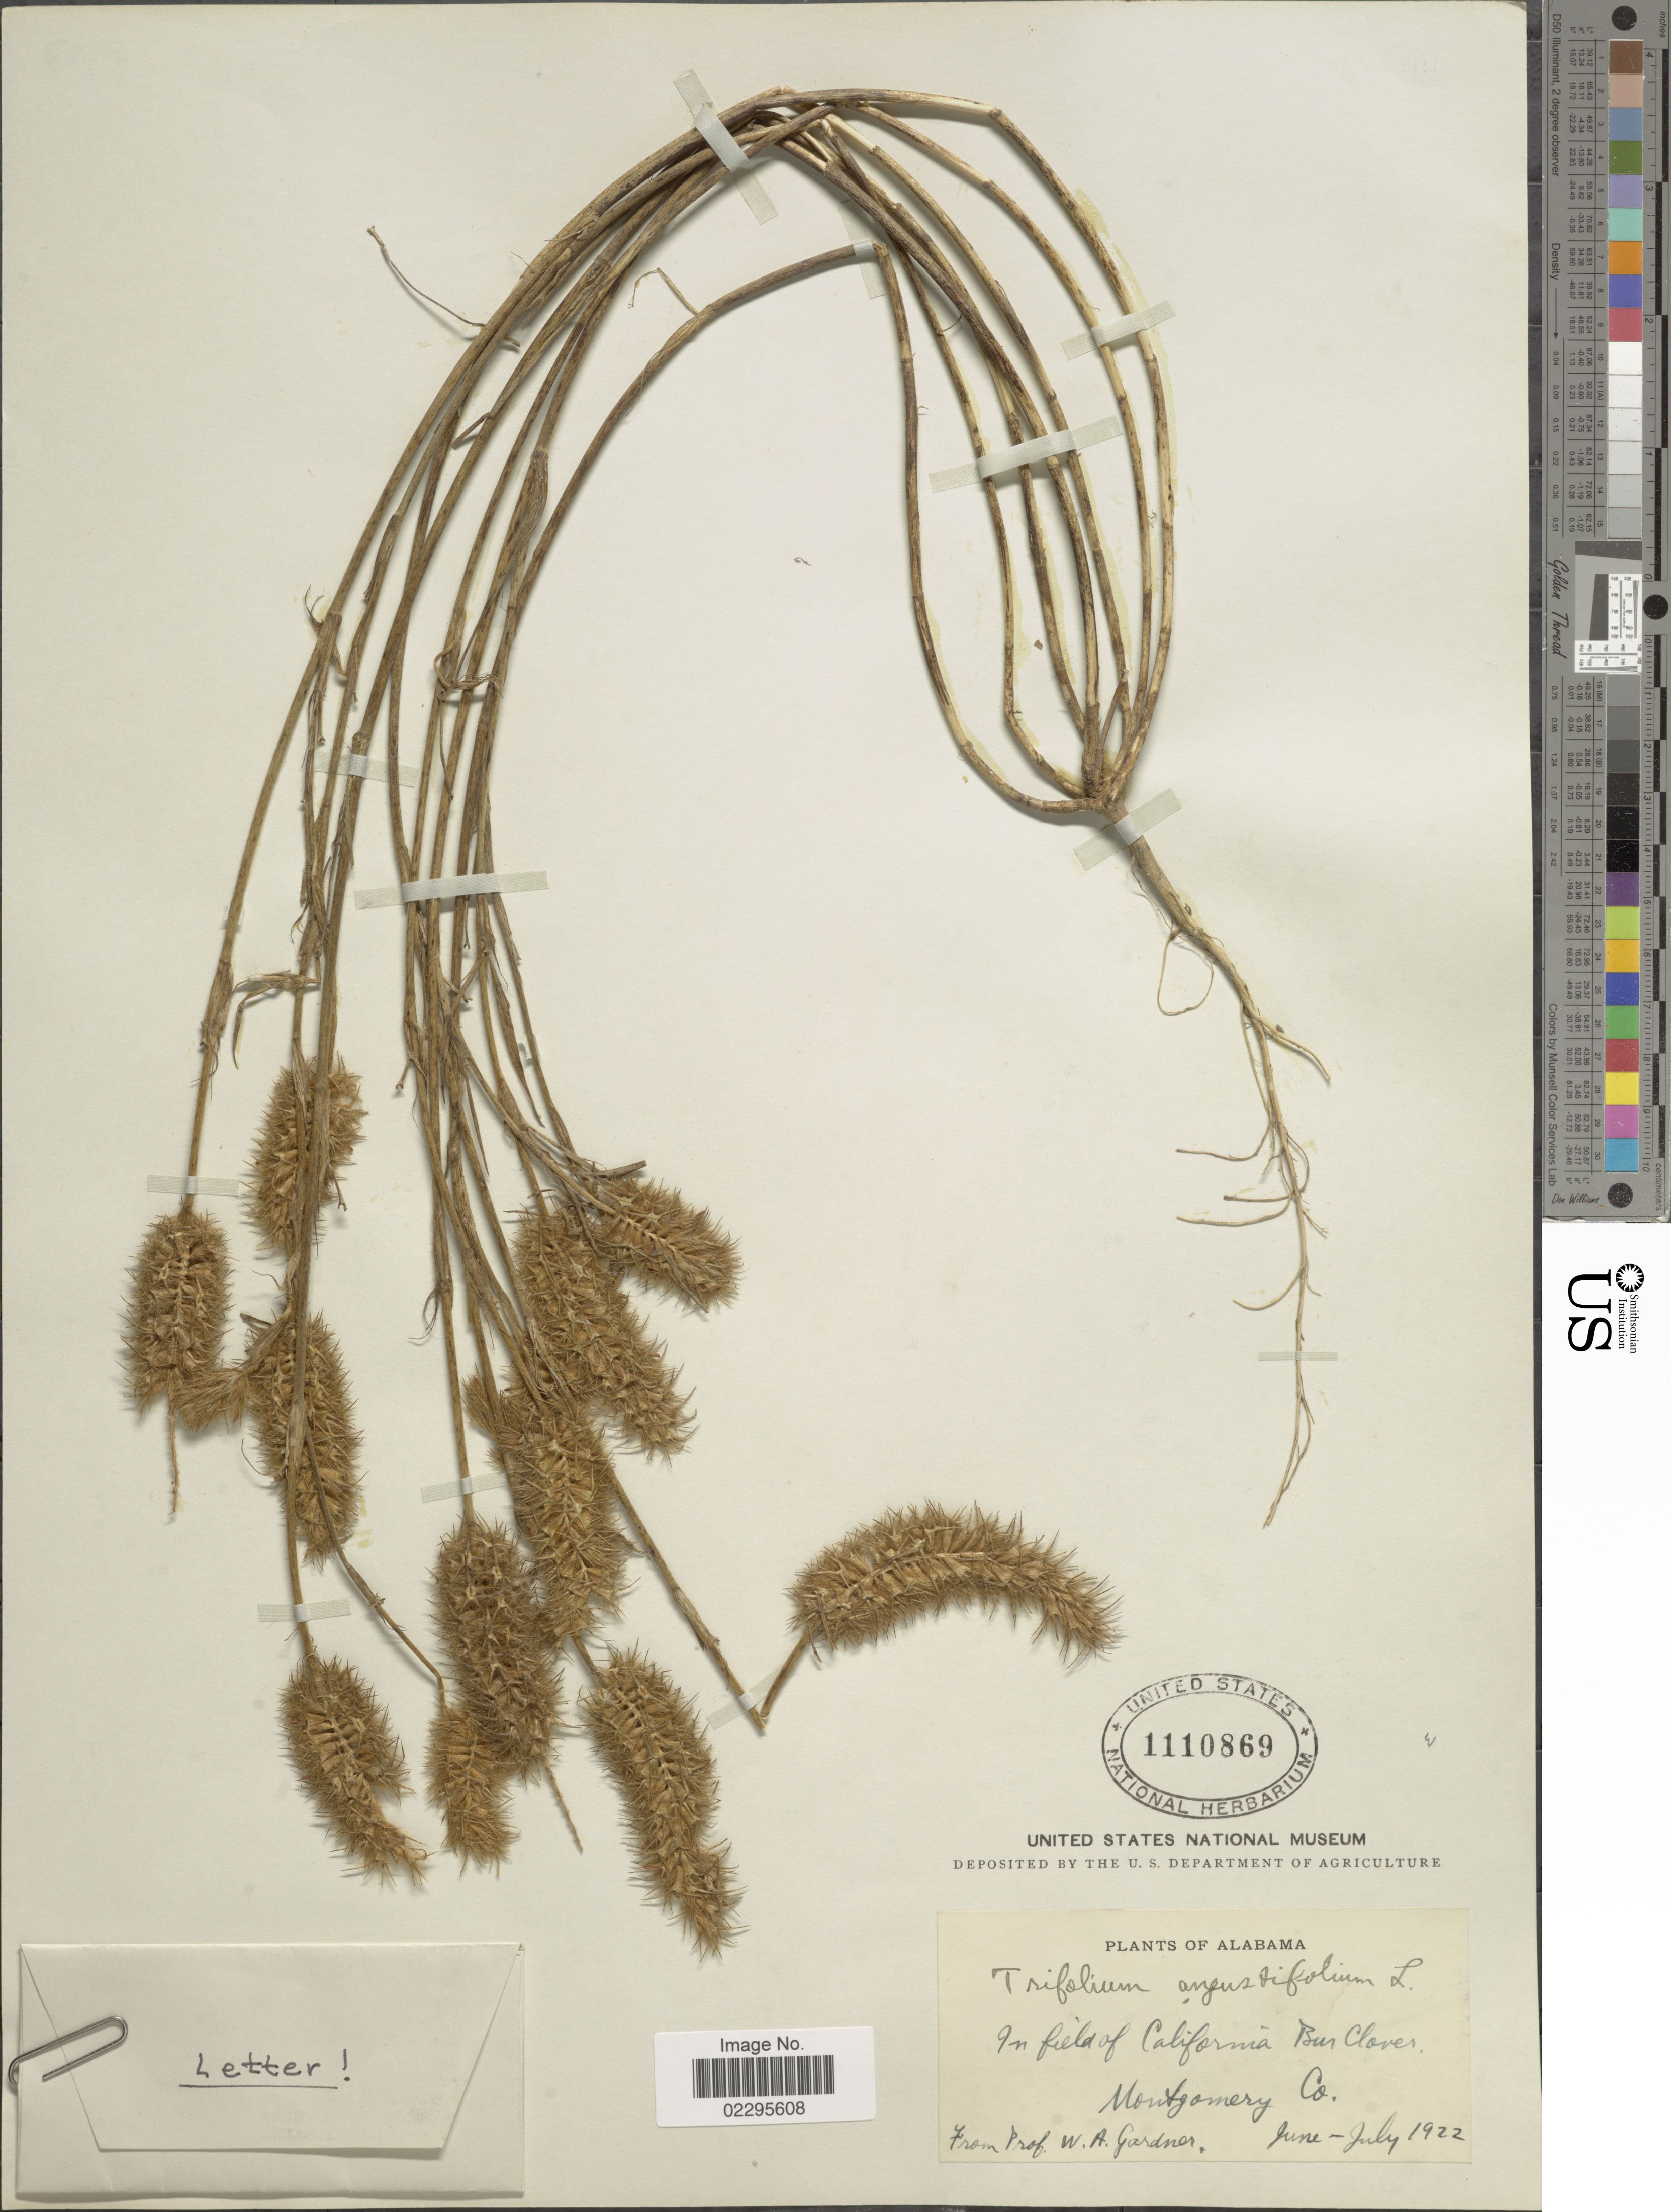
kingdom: Plantae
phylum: Tracheophyta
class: Magnoliopsida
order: Fabales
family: Fabaceae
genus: Trifolium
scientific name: Trifolium angustifolium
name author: L.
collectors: W. Gardner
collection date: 1922-06/1922-07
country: United States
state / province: Alabama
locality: California Bur Clover. Montgomery Co.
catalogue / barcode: US 1110869